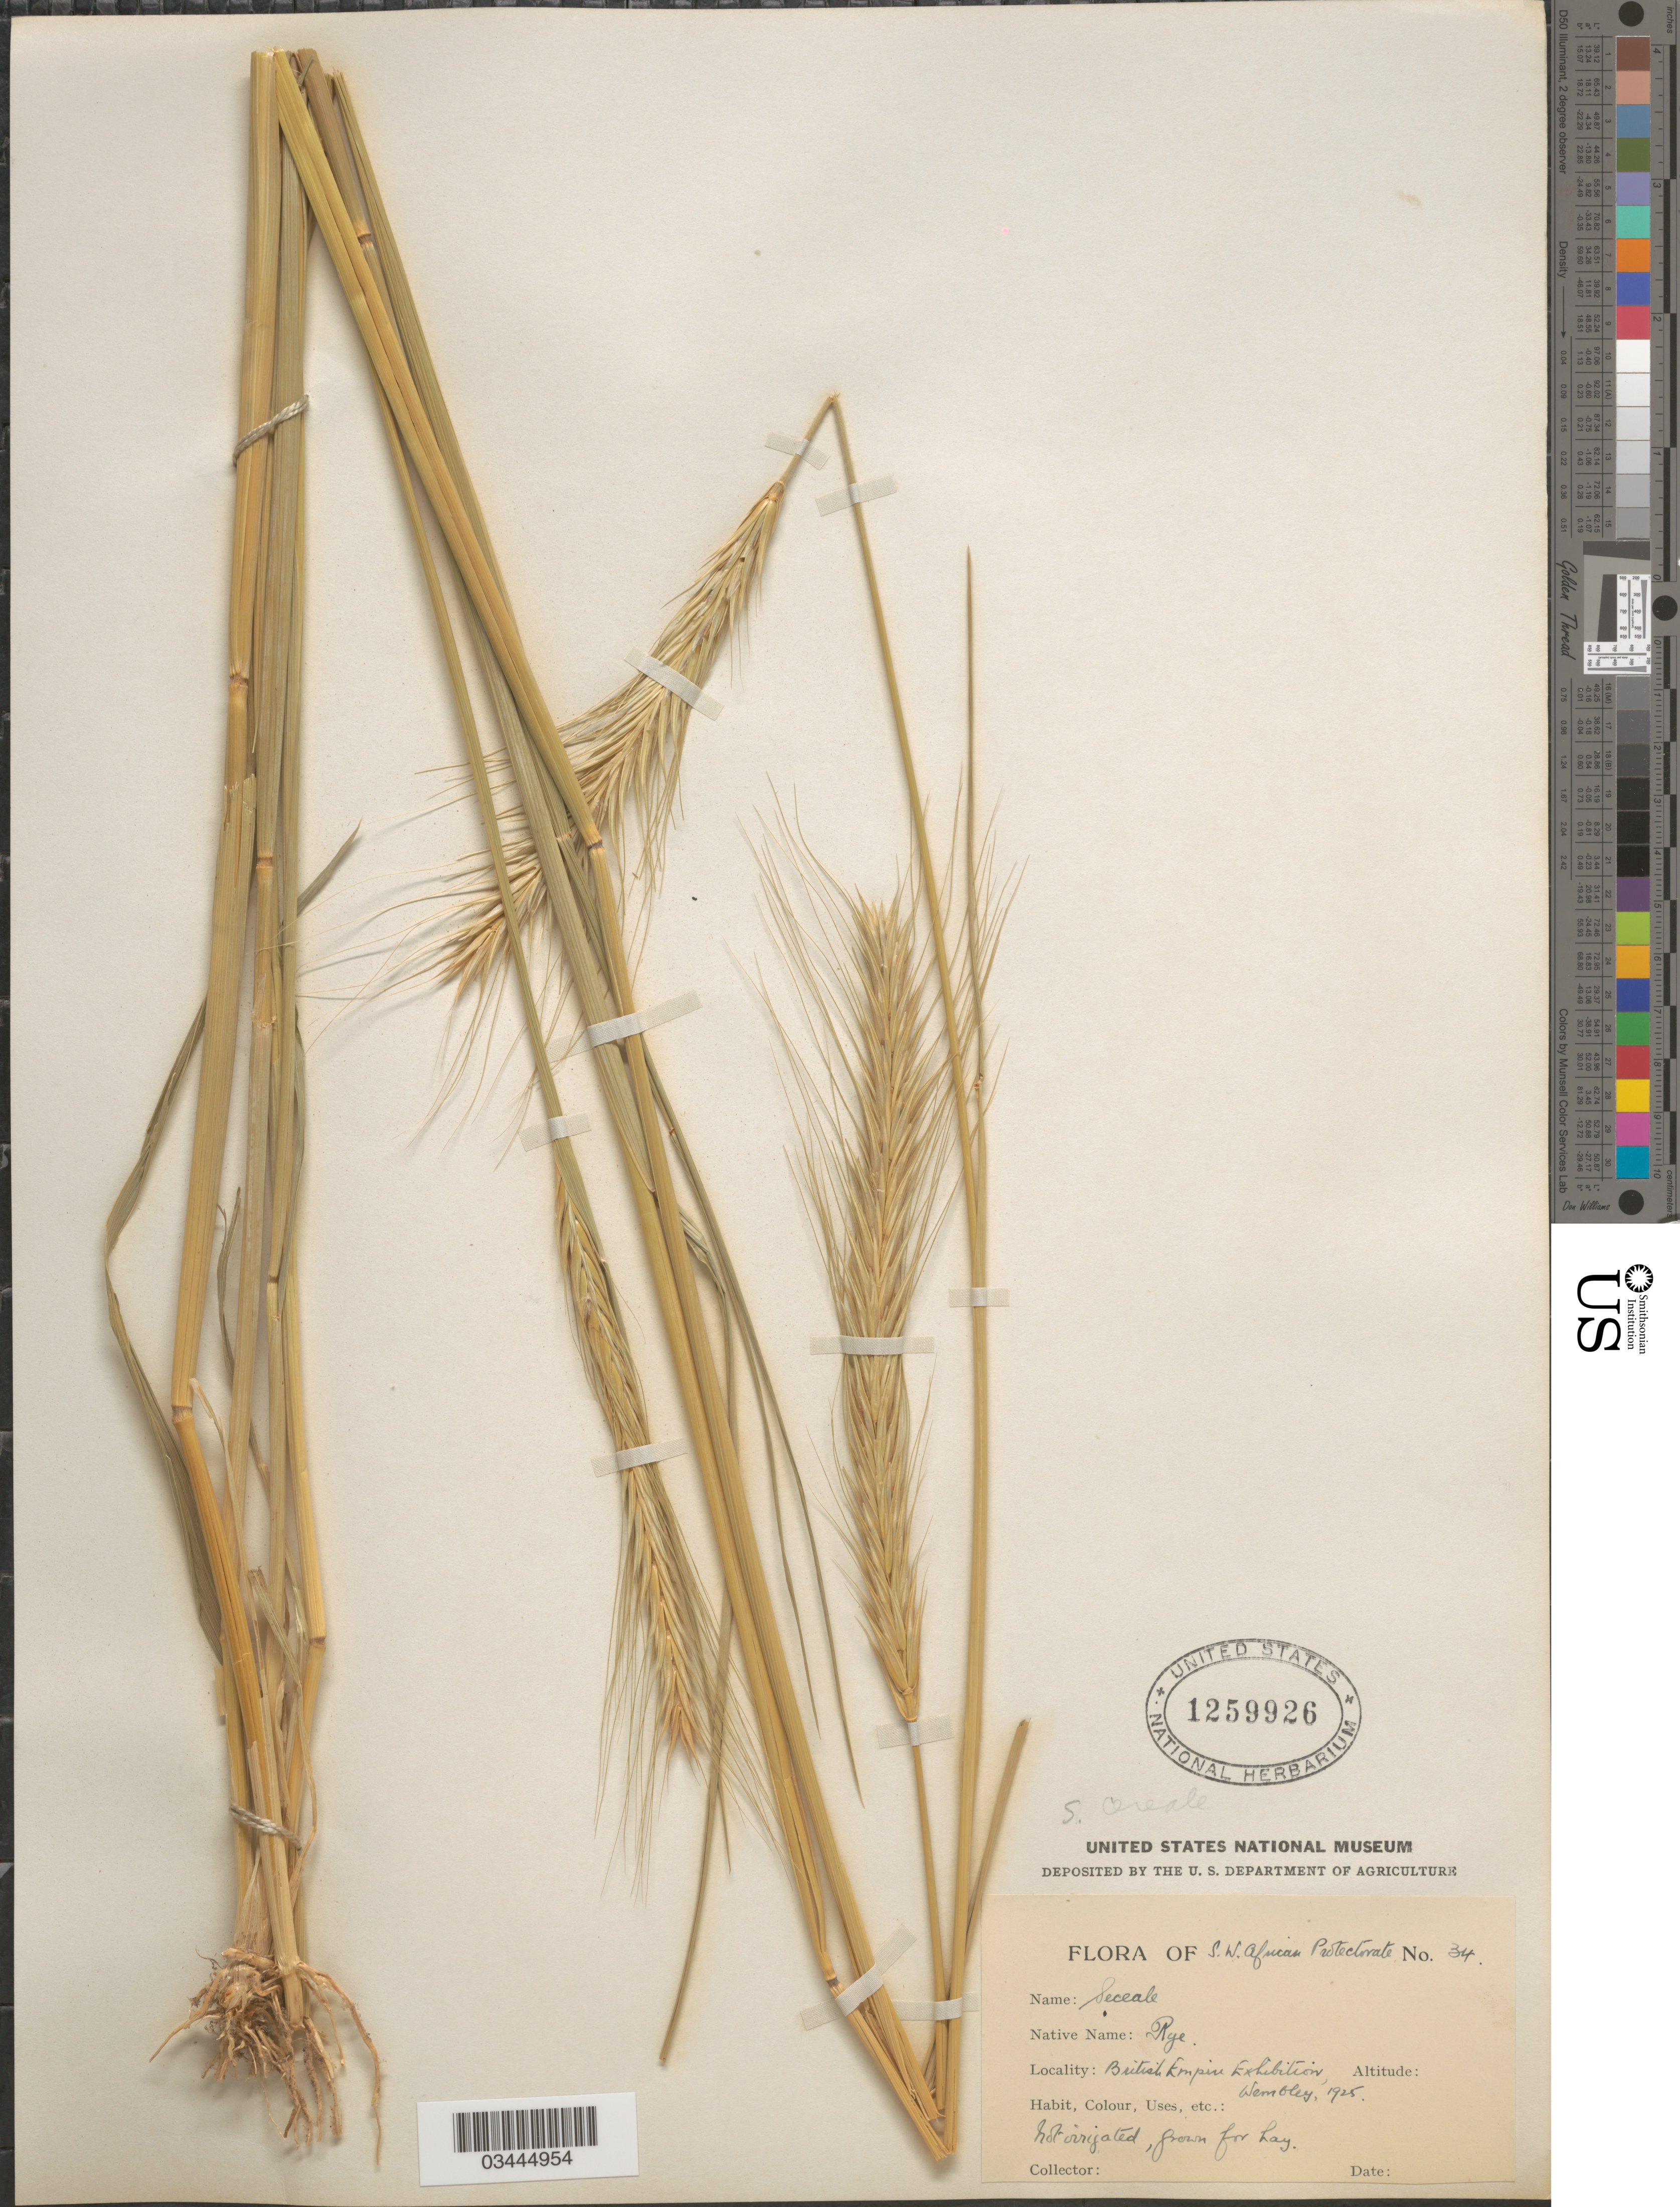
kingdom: Plantae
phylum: Tracheophyta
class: Liliopsida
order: Poales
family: Poaceae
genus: Secale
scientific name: Secale cereale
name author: L.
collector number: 34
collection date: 1925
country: Namibia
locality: S.W. African Protectorate. British Empire Exhibition, Wembley.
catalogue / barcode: US 1259926